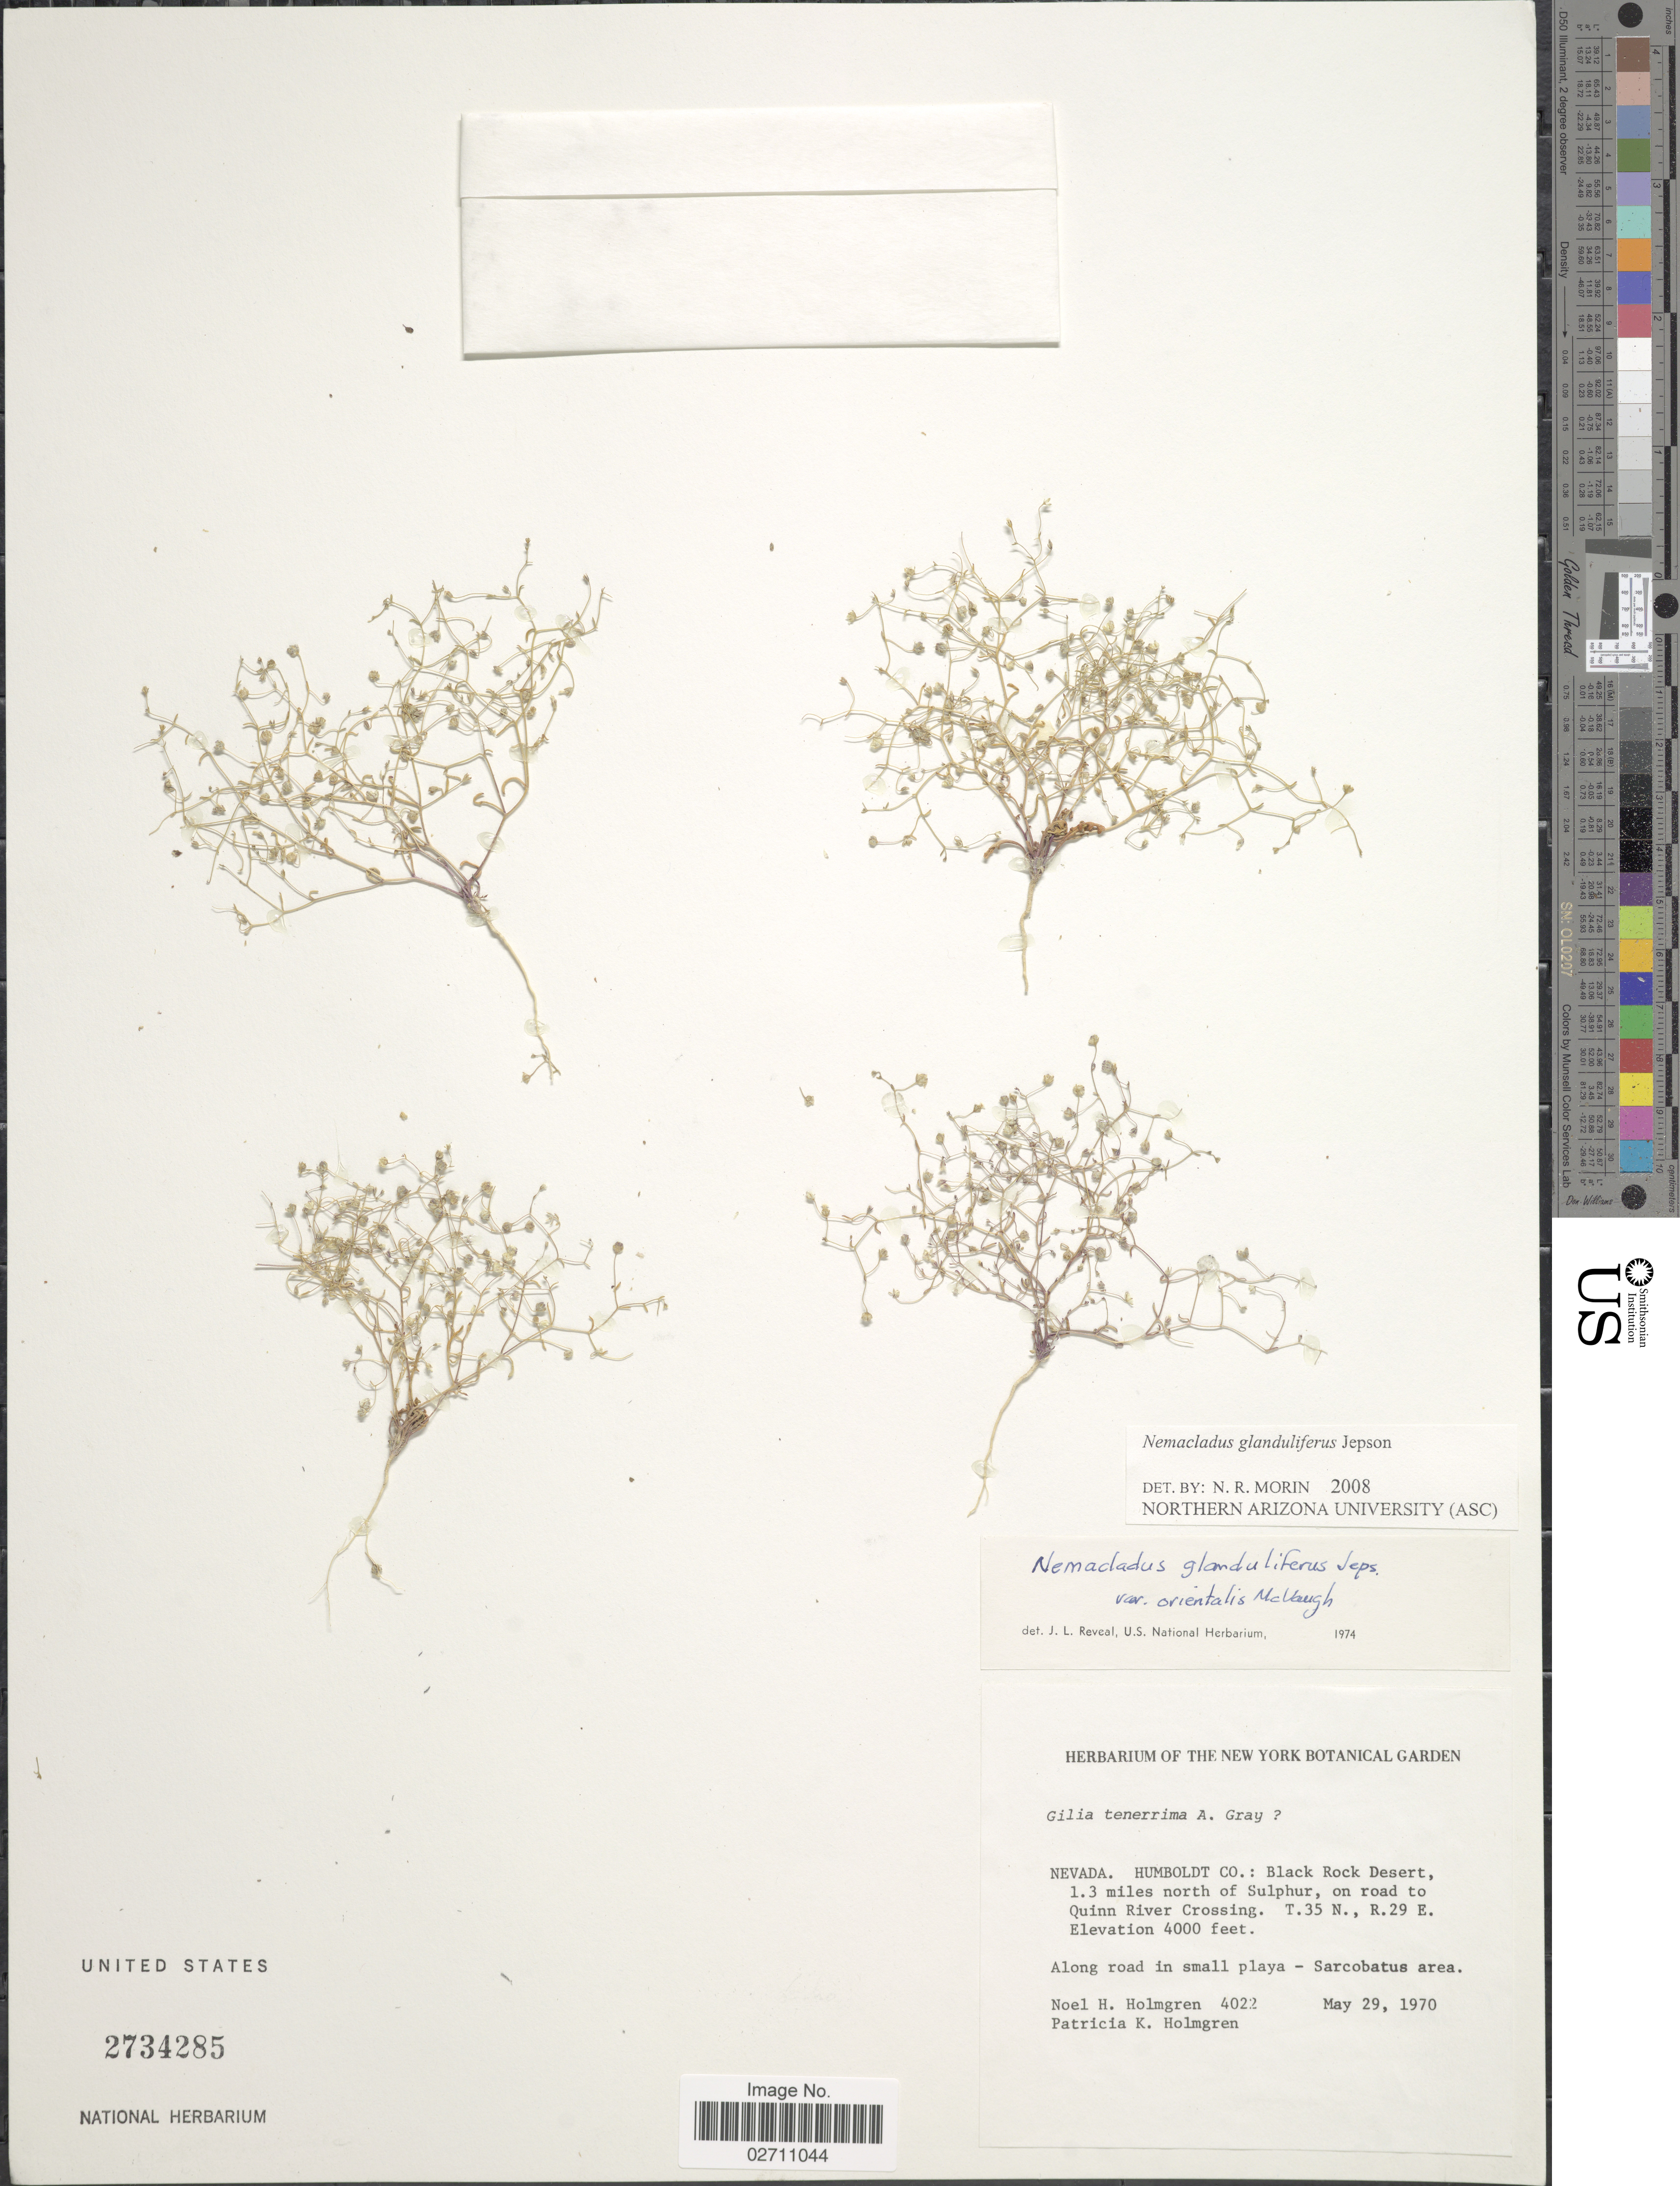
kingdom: Plantae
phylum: Tracheophyta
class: Magnoliopsida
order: Asterales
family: Campanulaceae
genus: Nemacladus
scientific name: Nemacladus glanduliferus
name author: Jeps.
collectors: N. H. Holmgren & P. K. Holmgren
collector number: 4022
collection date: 1970-05-29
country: United States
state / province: Nevada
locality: Nevada, Humboldt Co.: Black Rock Desert, 1.3 miles north of Sulphur, on road to Quinn River Crossing, T.35N, R.29 E.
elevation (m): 1219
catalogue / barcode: US 2734285